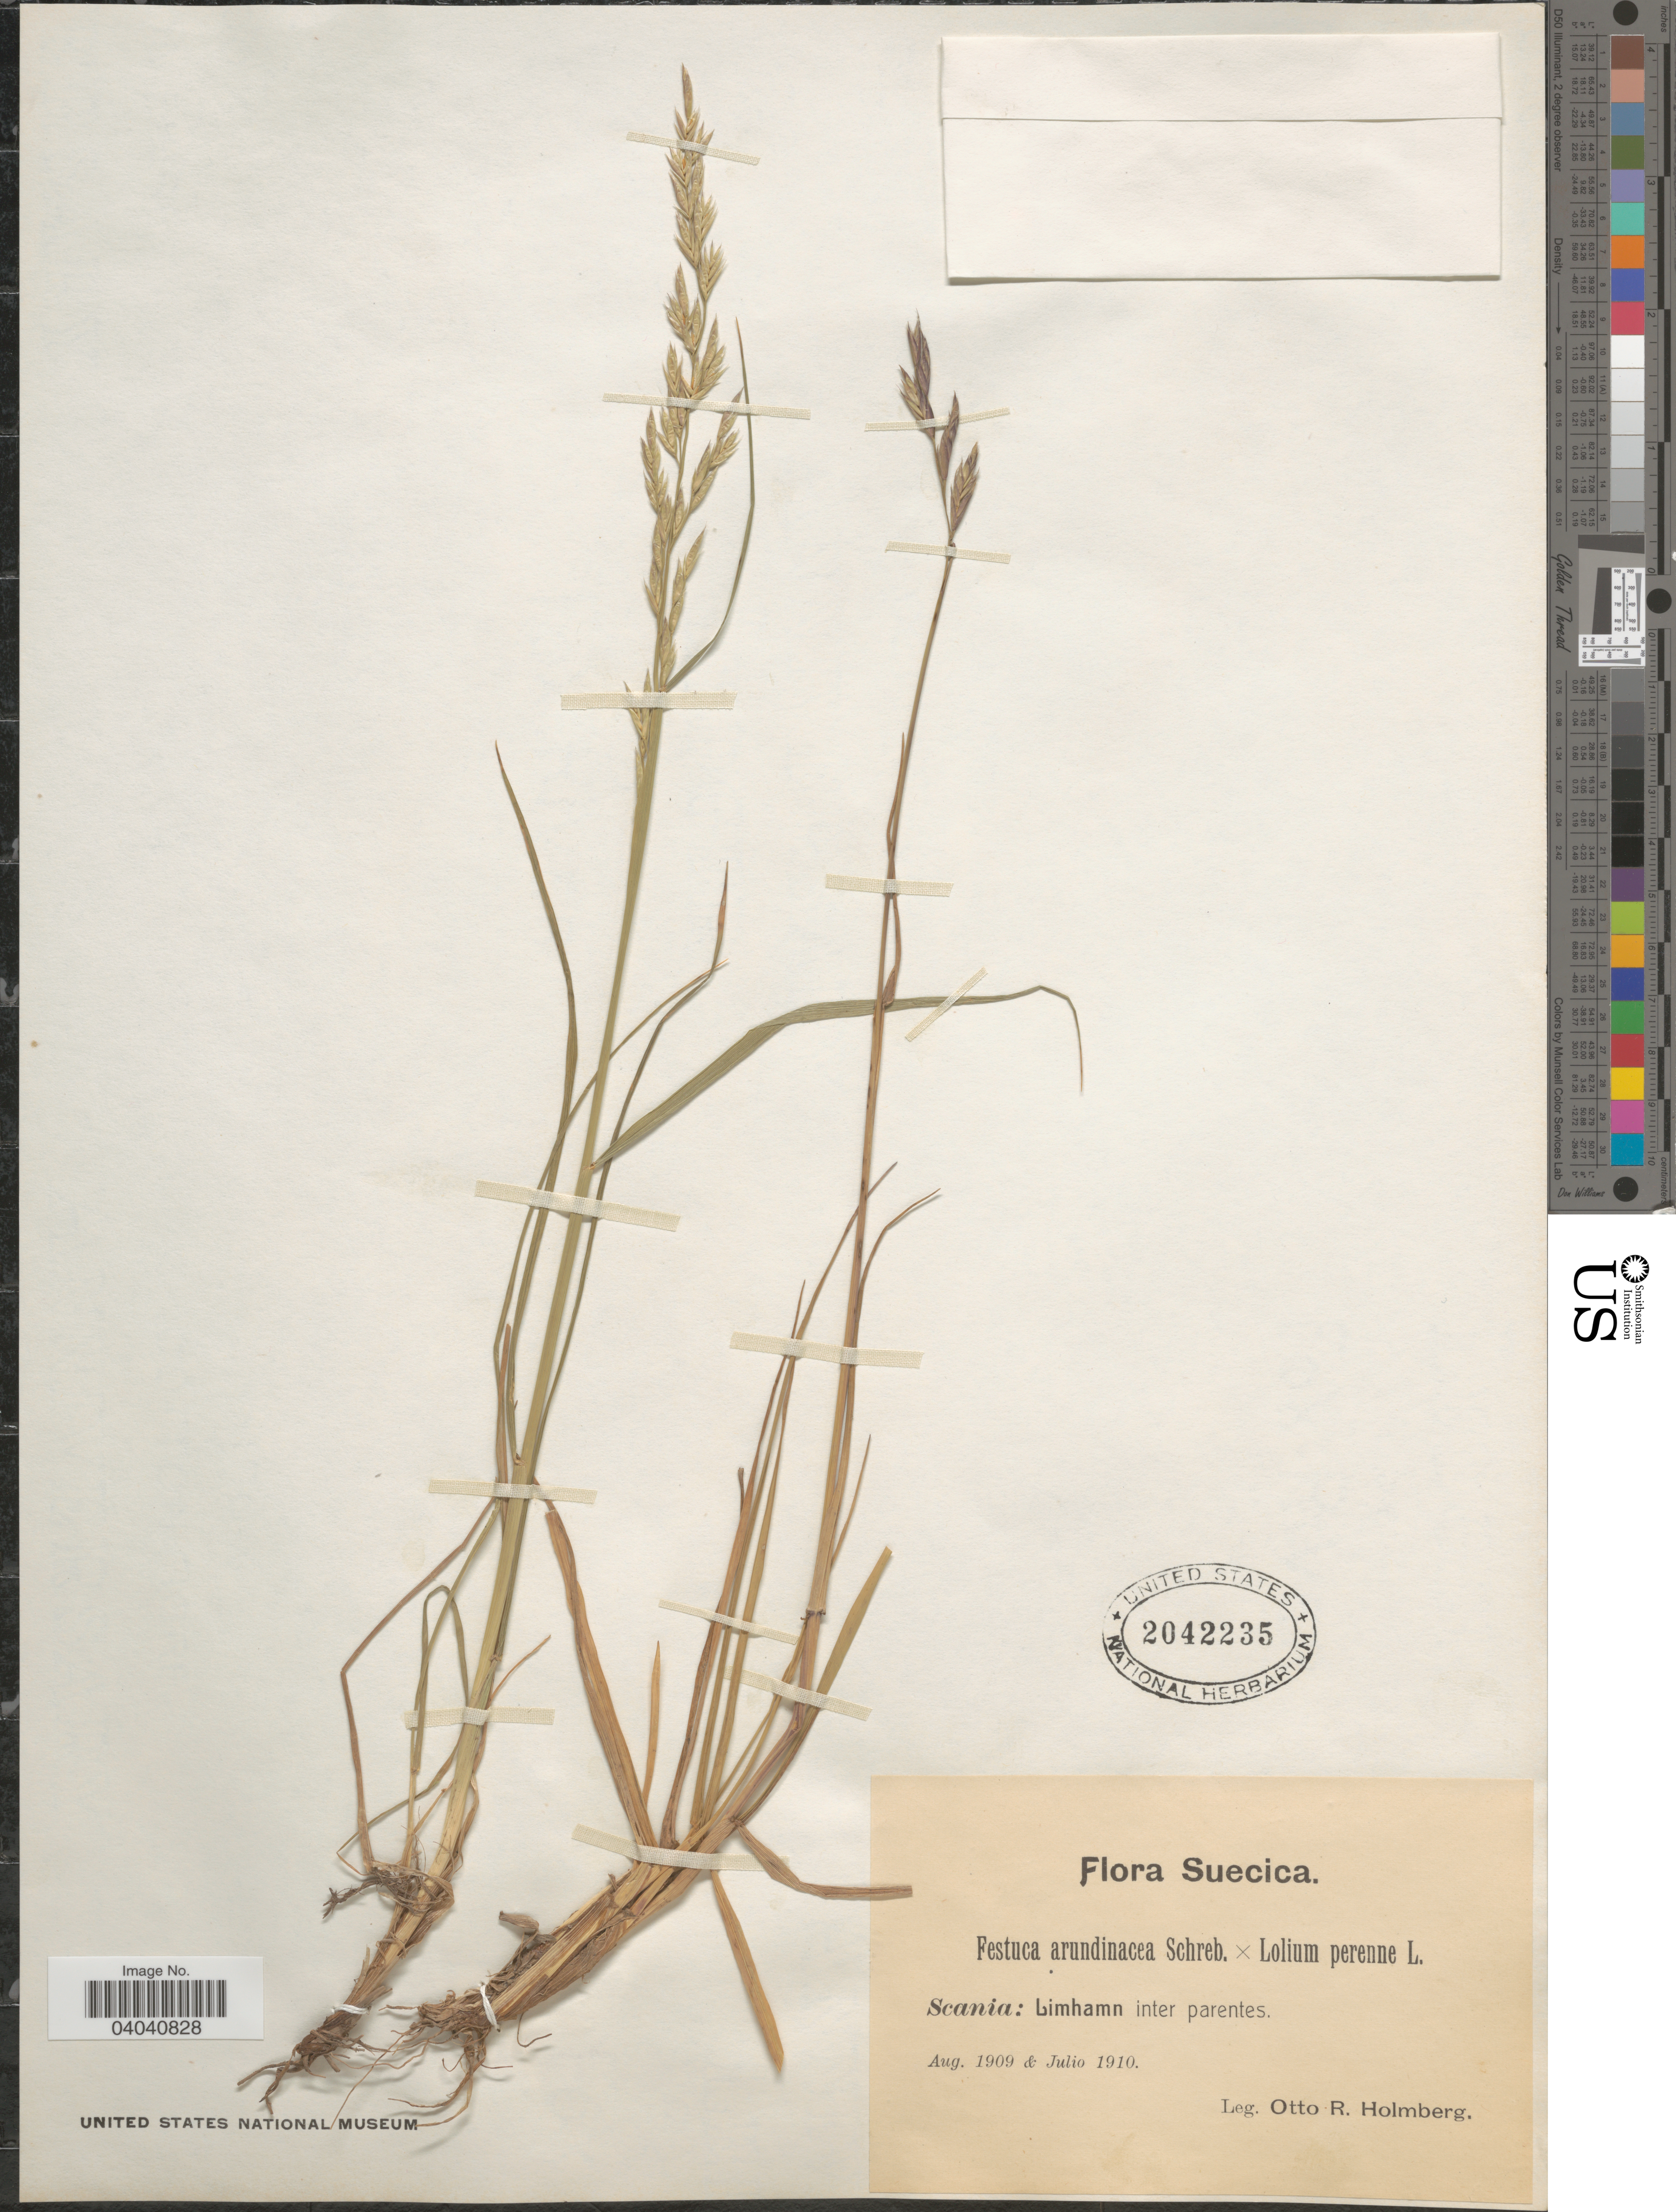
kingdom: Plantae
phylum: Tracheophyta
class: Liliopsida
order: Poales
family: Poaceae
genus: Festulolium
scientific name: x Festulolium sp.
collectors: O. Holmberg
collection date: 1909-08/1910-07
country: Sweden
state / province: Skåne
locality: Suecica. Scania: Limhamn inter parentes.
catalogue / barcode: US 2042235